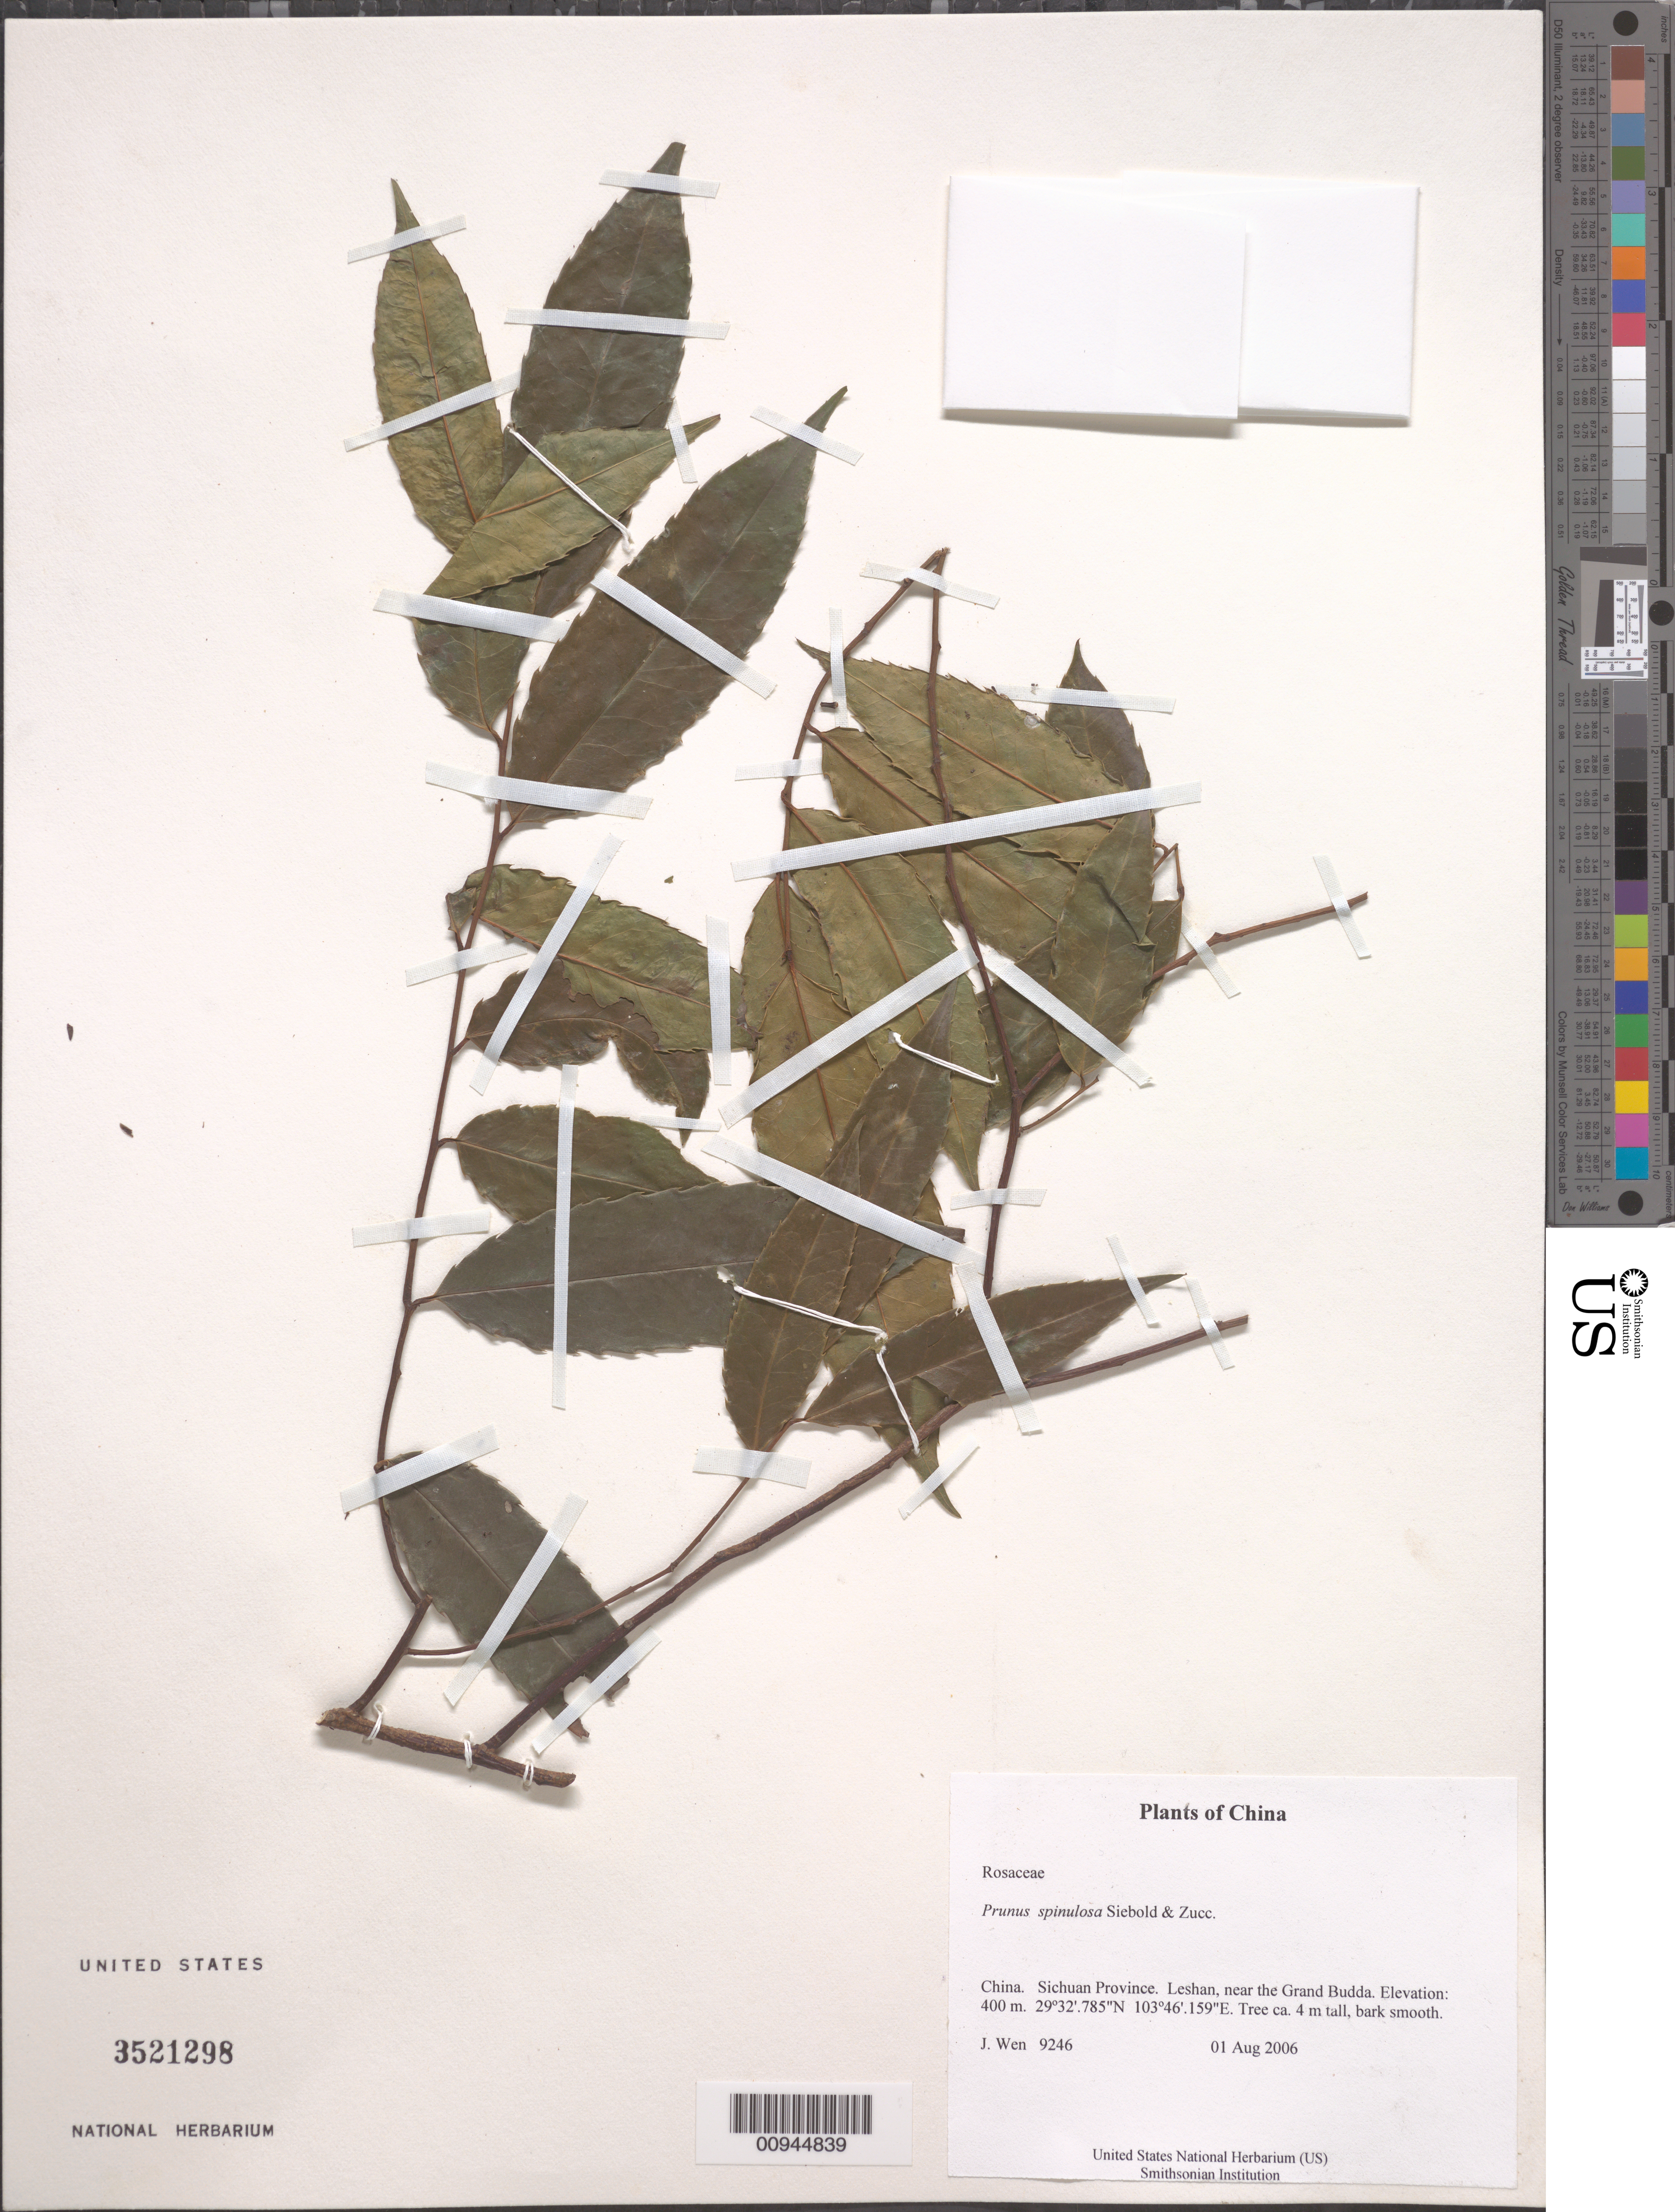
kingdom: Plantae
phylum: Tracheophyta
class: Magnoliopsida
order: Rosales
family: Rosaceae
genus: Prunus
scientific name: Prunus spinulosa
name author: Siebold & Zucc.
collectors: J. Wen & S. Wu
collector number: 9246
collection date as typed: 01 Aug 2006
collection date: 2006-08-01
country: China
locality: Sichuan Province. Leshan, near the Grand Budda.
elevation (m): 400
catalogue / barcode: US 3521298